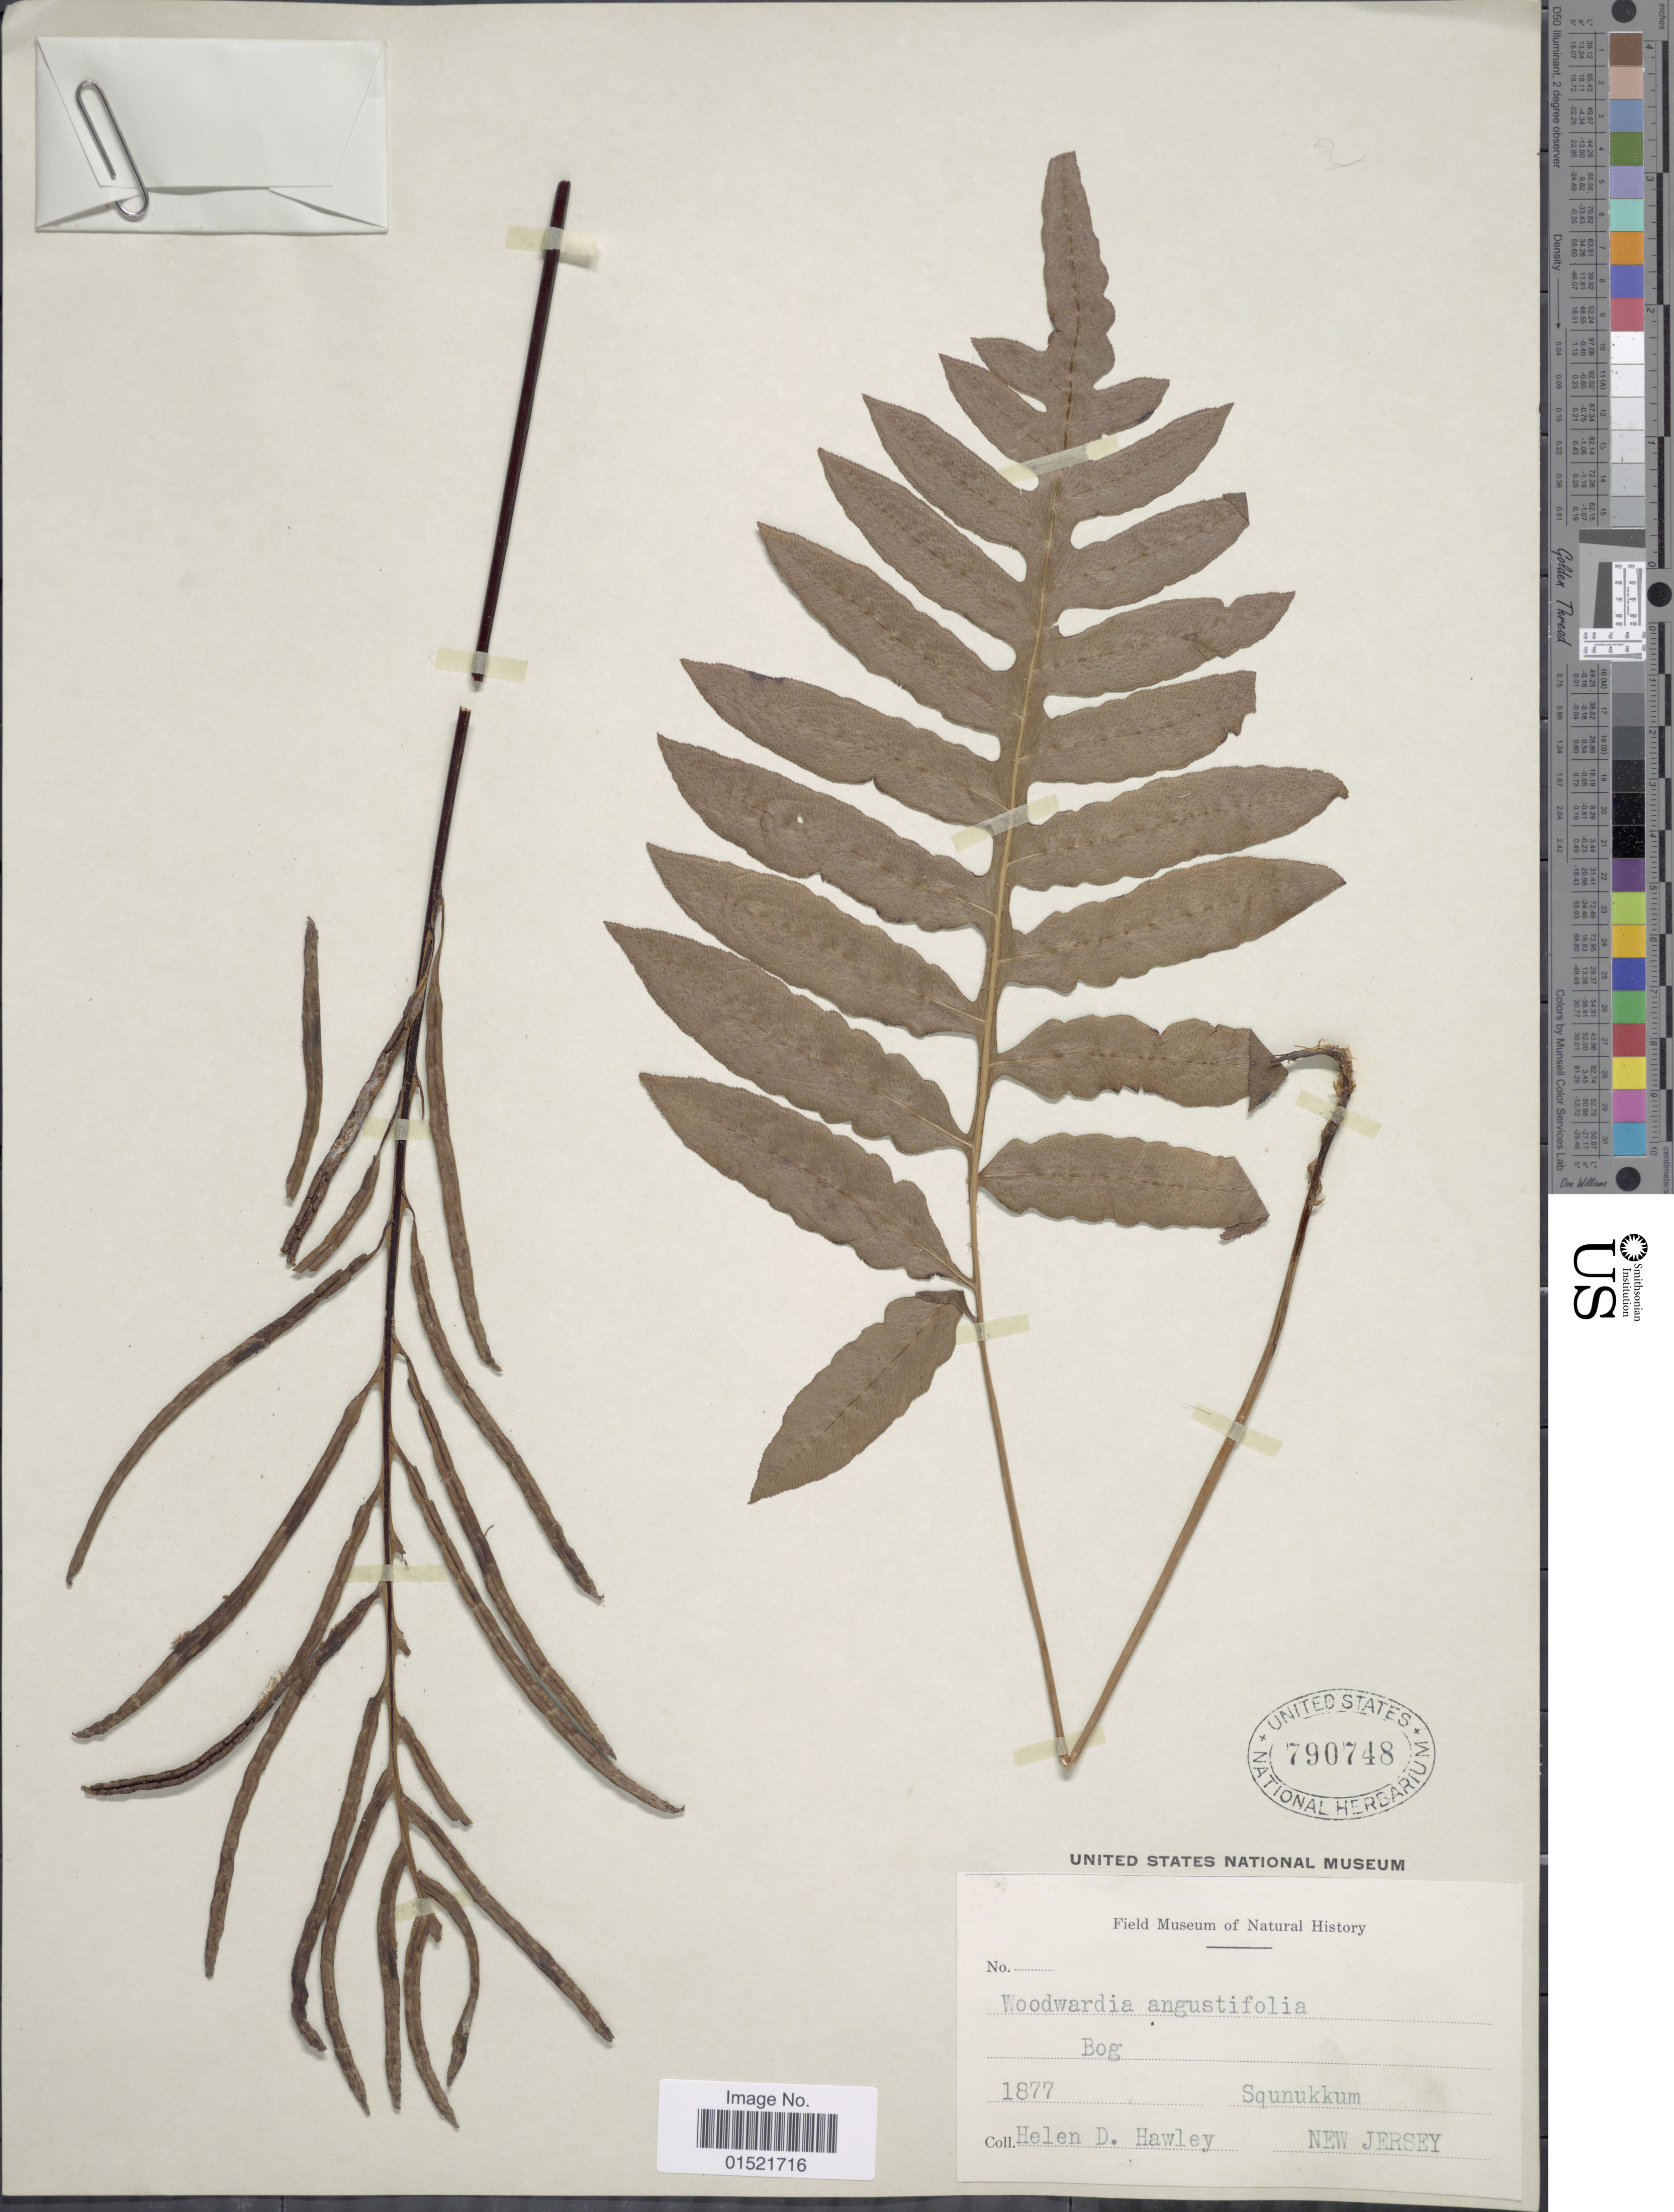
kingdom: Plantae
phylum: Tracheophyta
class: Polypodiopsida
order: Polypodiales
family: Blechnaceae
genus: Woodwardia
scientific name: Woodwardia areolata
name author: (L.) T. Moore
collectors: H. Hawley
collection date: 1877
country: United States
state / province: New Jersey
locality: Squnukkum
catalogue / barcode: US 790748